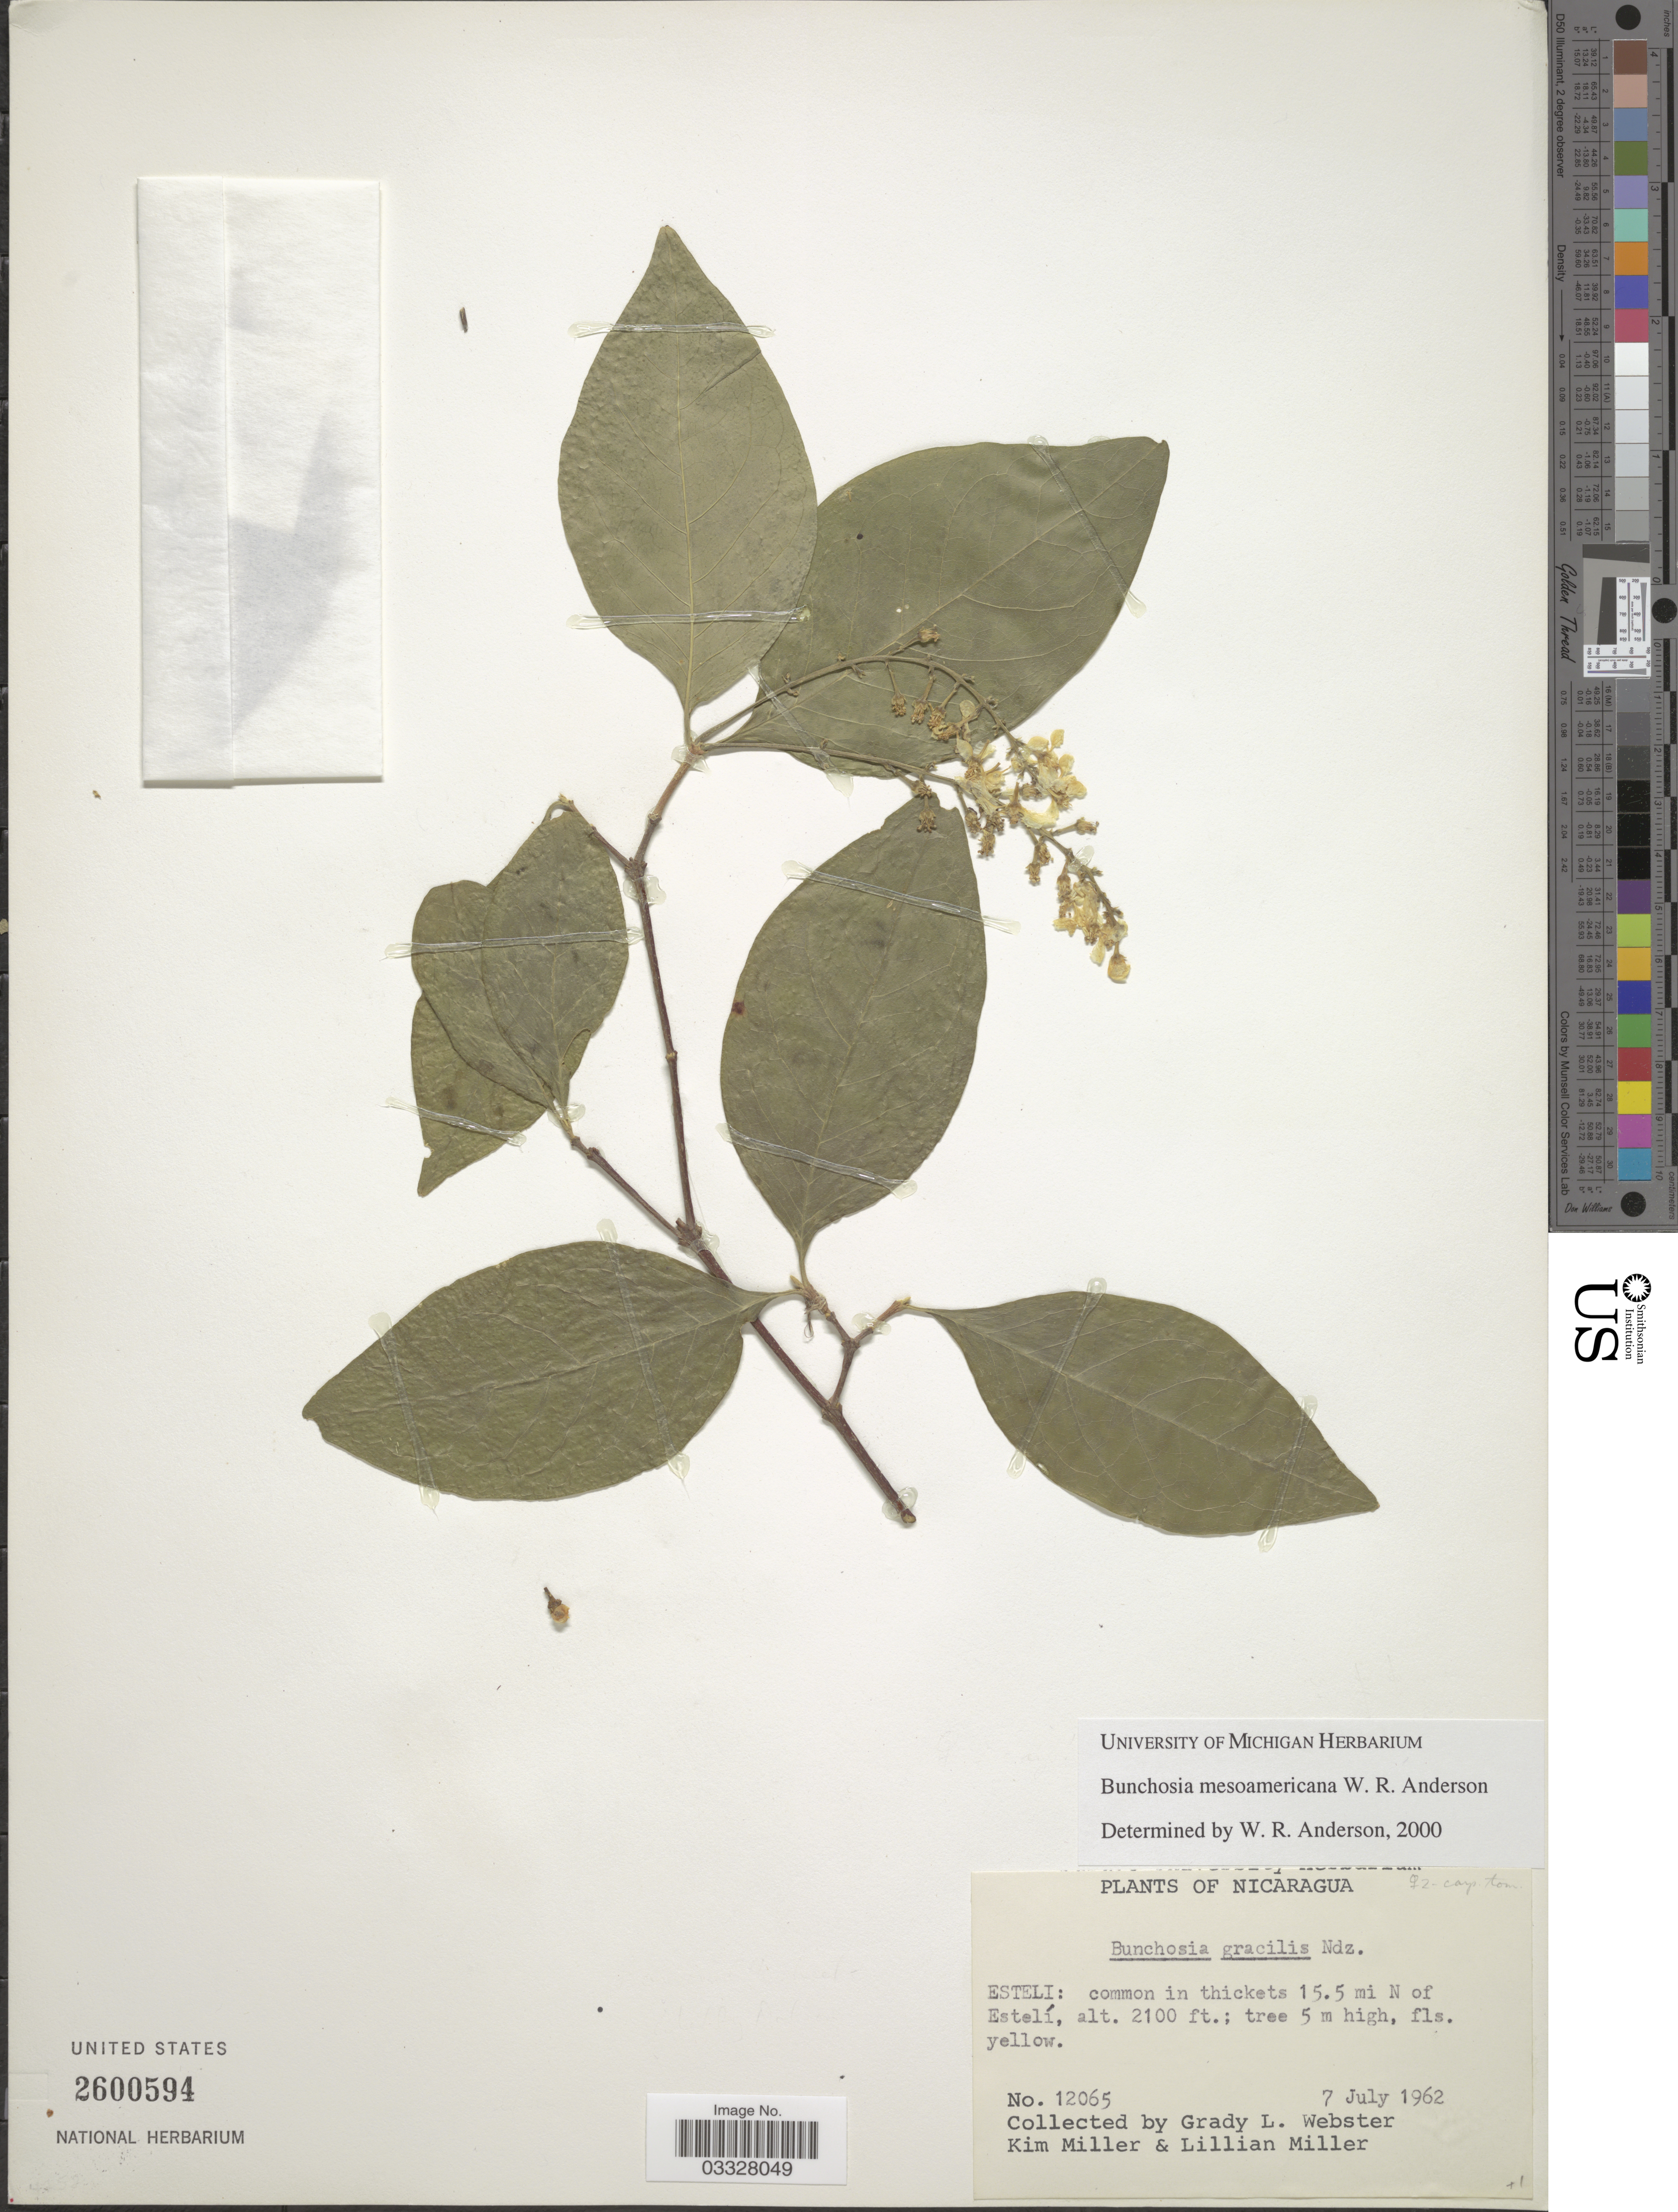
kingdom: Plantae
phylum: Tracheophyta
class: Magnoliopsida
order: Malpighiales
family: Malpighiaceae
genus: Bunchosia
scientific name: Bunchosia mesoamericana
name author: W.R. Anderson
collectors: G. L. Webster, K. Miller & L. Miller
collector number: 12065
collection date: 1962-07-07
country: Nicaragua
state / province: Esteli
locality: Common in thickets 15.5 mi N of Estelí.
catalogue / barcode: US 2600594